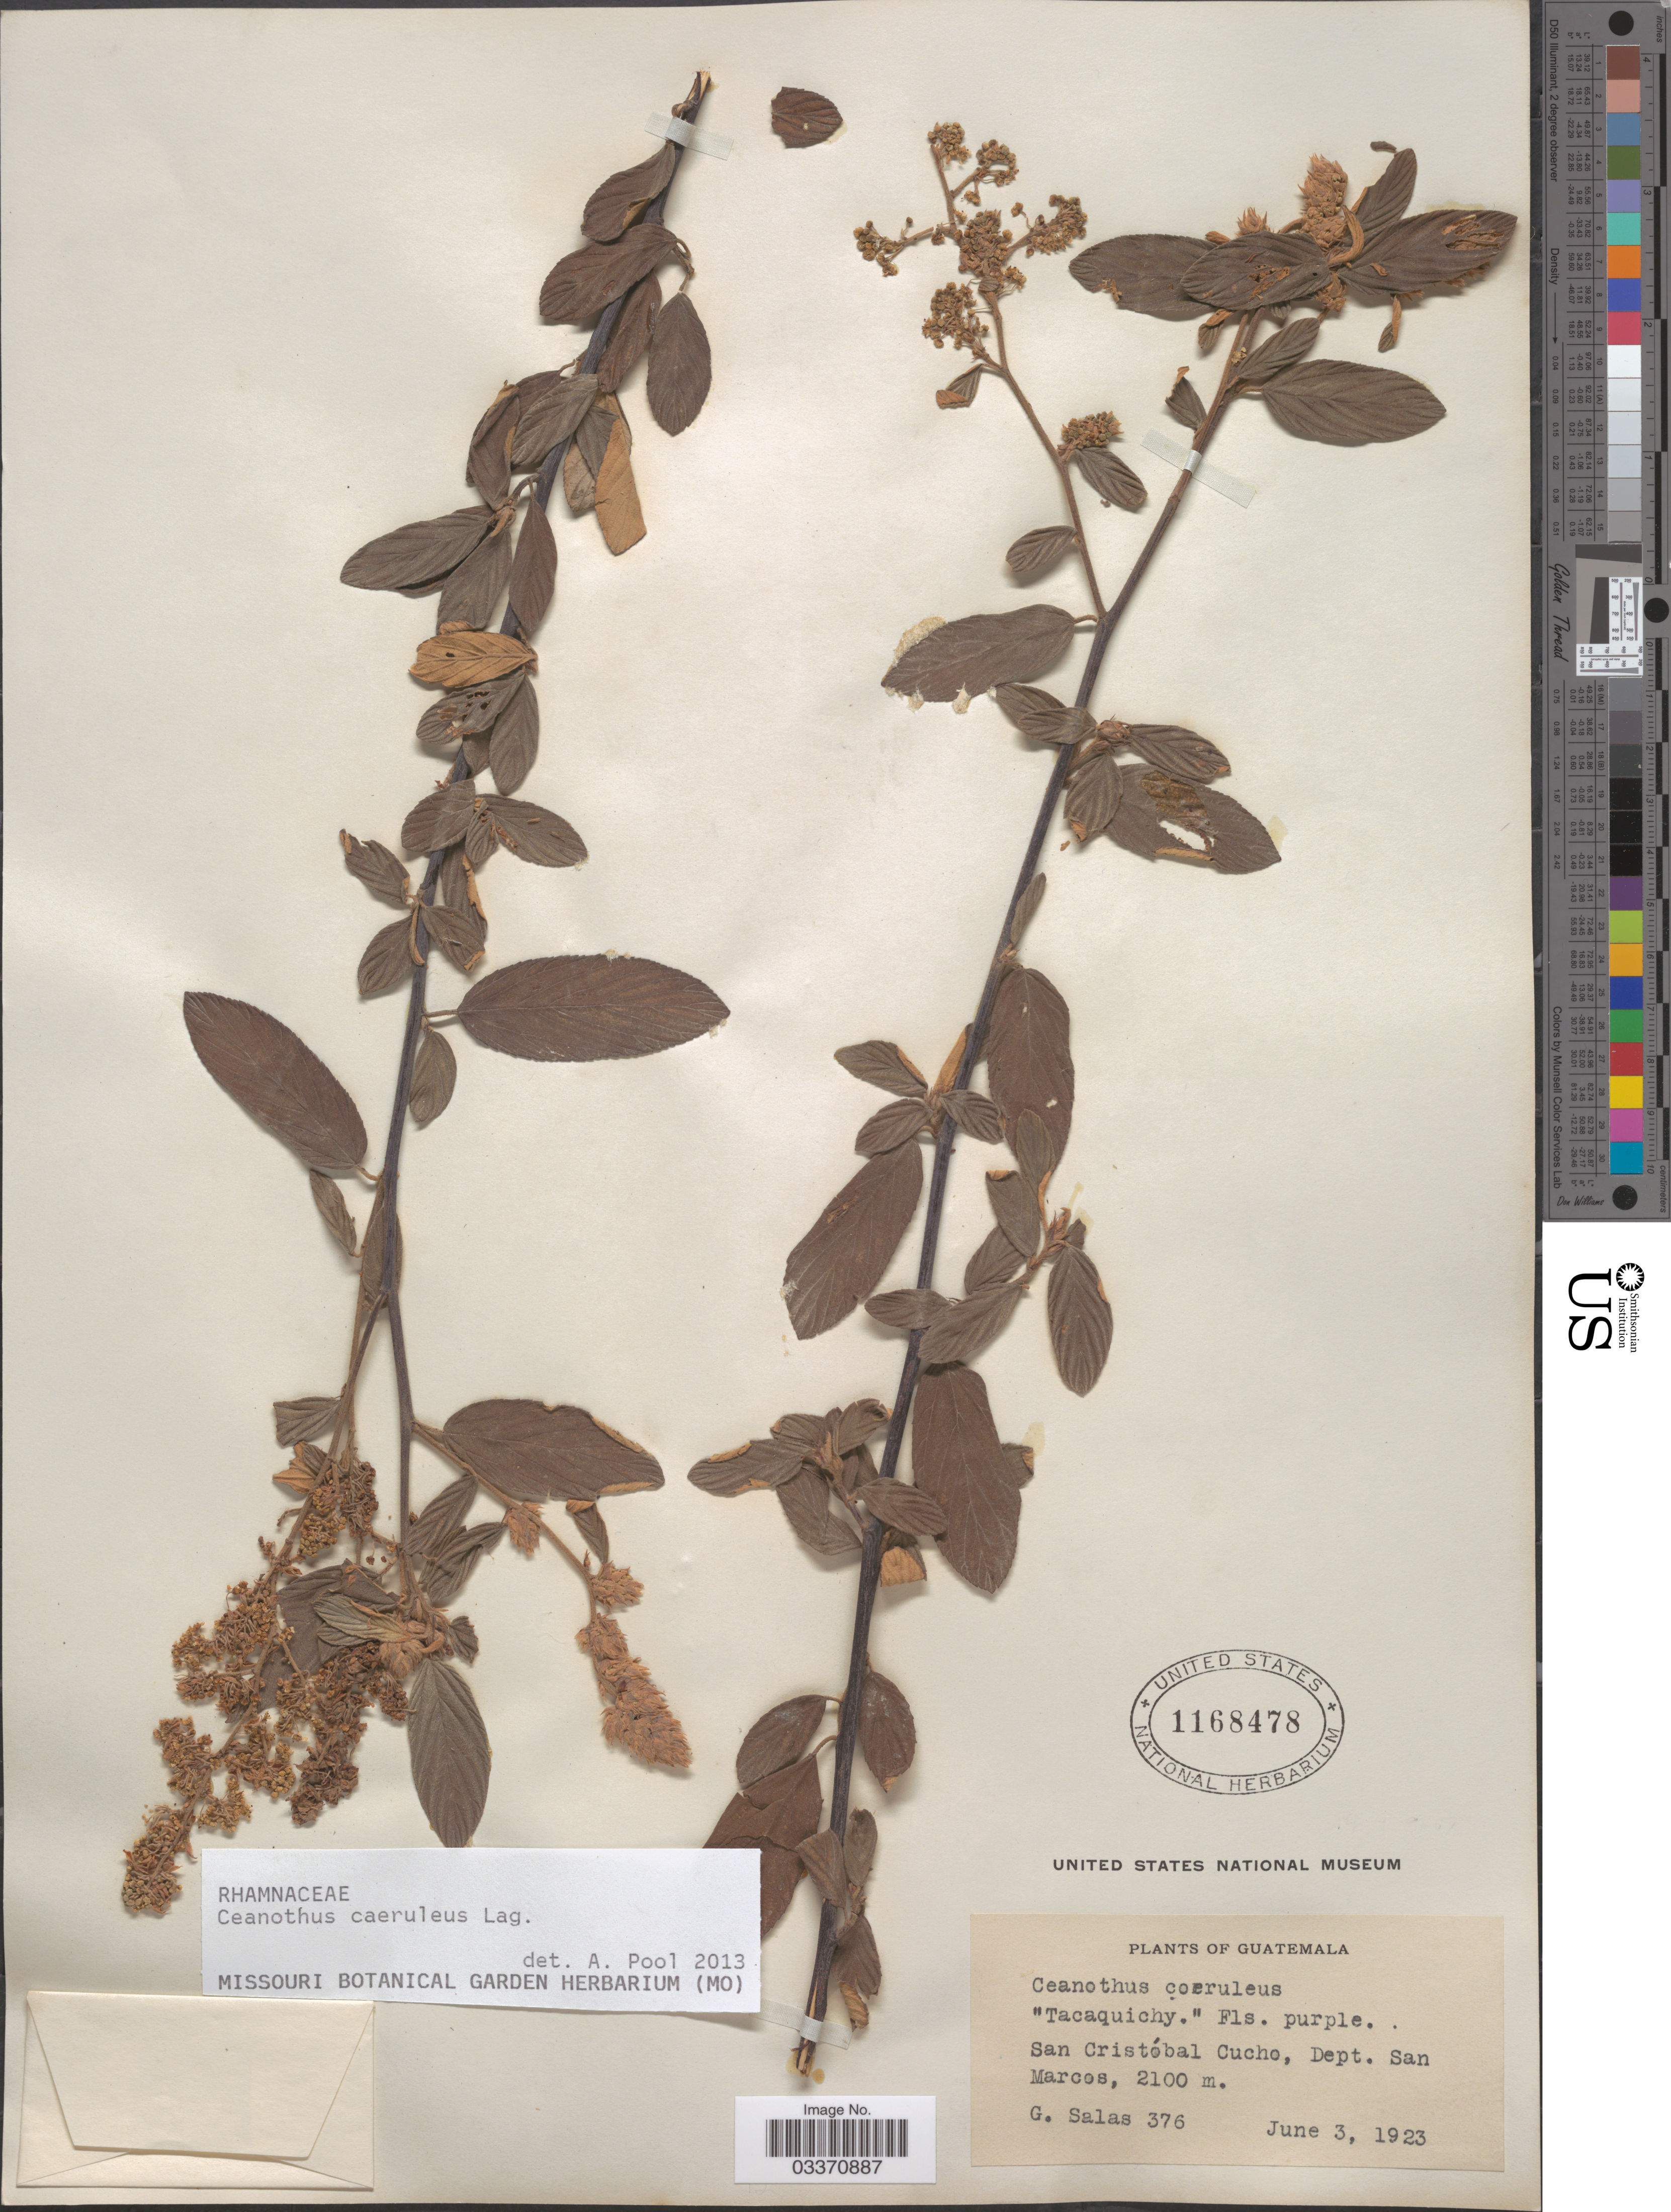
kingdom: Plantae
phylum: Tracheophyta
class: Magnoliopsida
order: Rosales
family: Rhamnaceae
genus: Ceanothus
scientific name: Ceanothus caeruleus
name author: Lag.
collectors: G. Salas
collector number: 376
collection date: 1923-06-03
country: Guatemala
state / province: San Marcos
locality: San Cristóbal Cucho, Dept. San Marcos.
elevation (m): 2100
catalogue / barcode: US 1168478